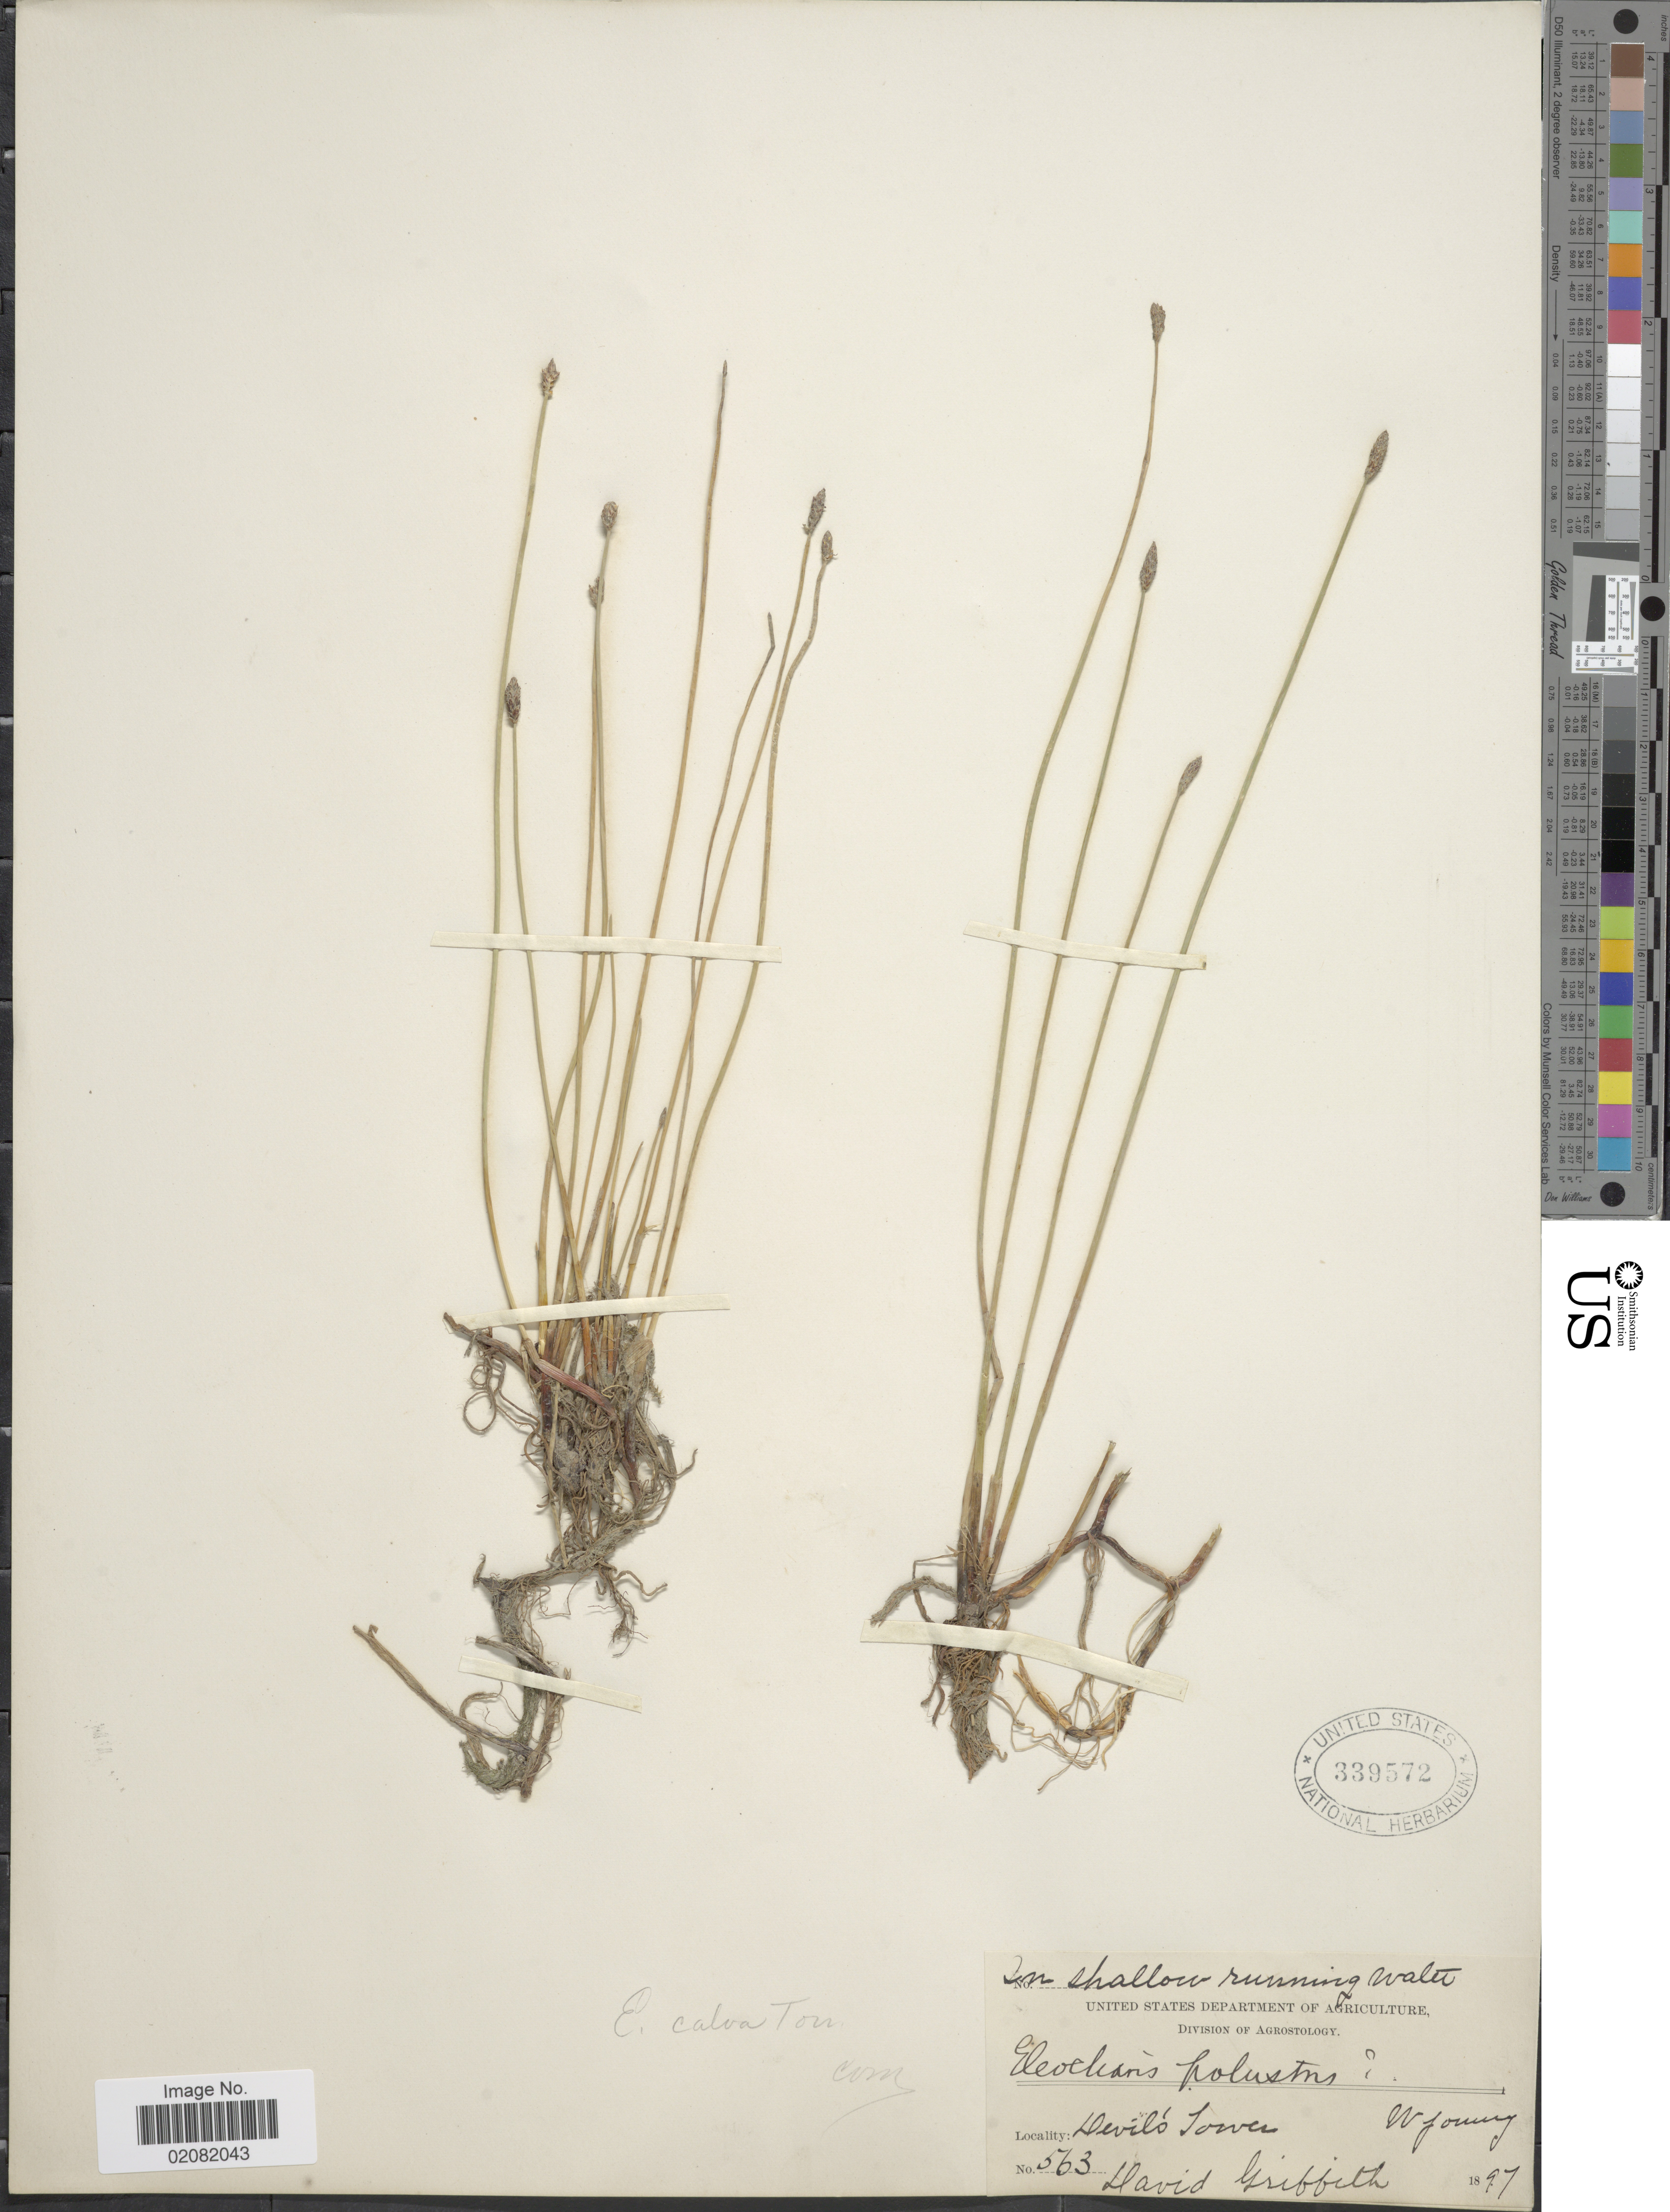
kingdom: Plantae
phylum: Tracheophyta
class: Liliopsida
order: Poales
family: Cyperaceae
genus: Eleocharis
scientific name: Eleocharis erythropoda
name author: Steud.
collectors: D. Griffith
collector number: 563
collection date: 1897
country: United States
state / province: Wyoming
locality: Devil's Lower, In shallow running water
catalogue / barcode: US 339572